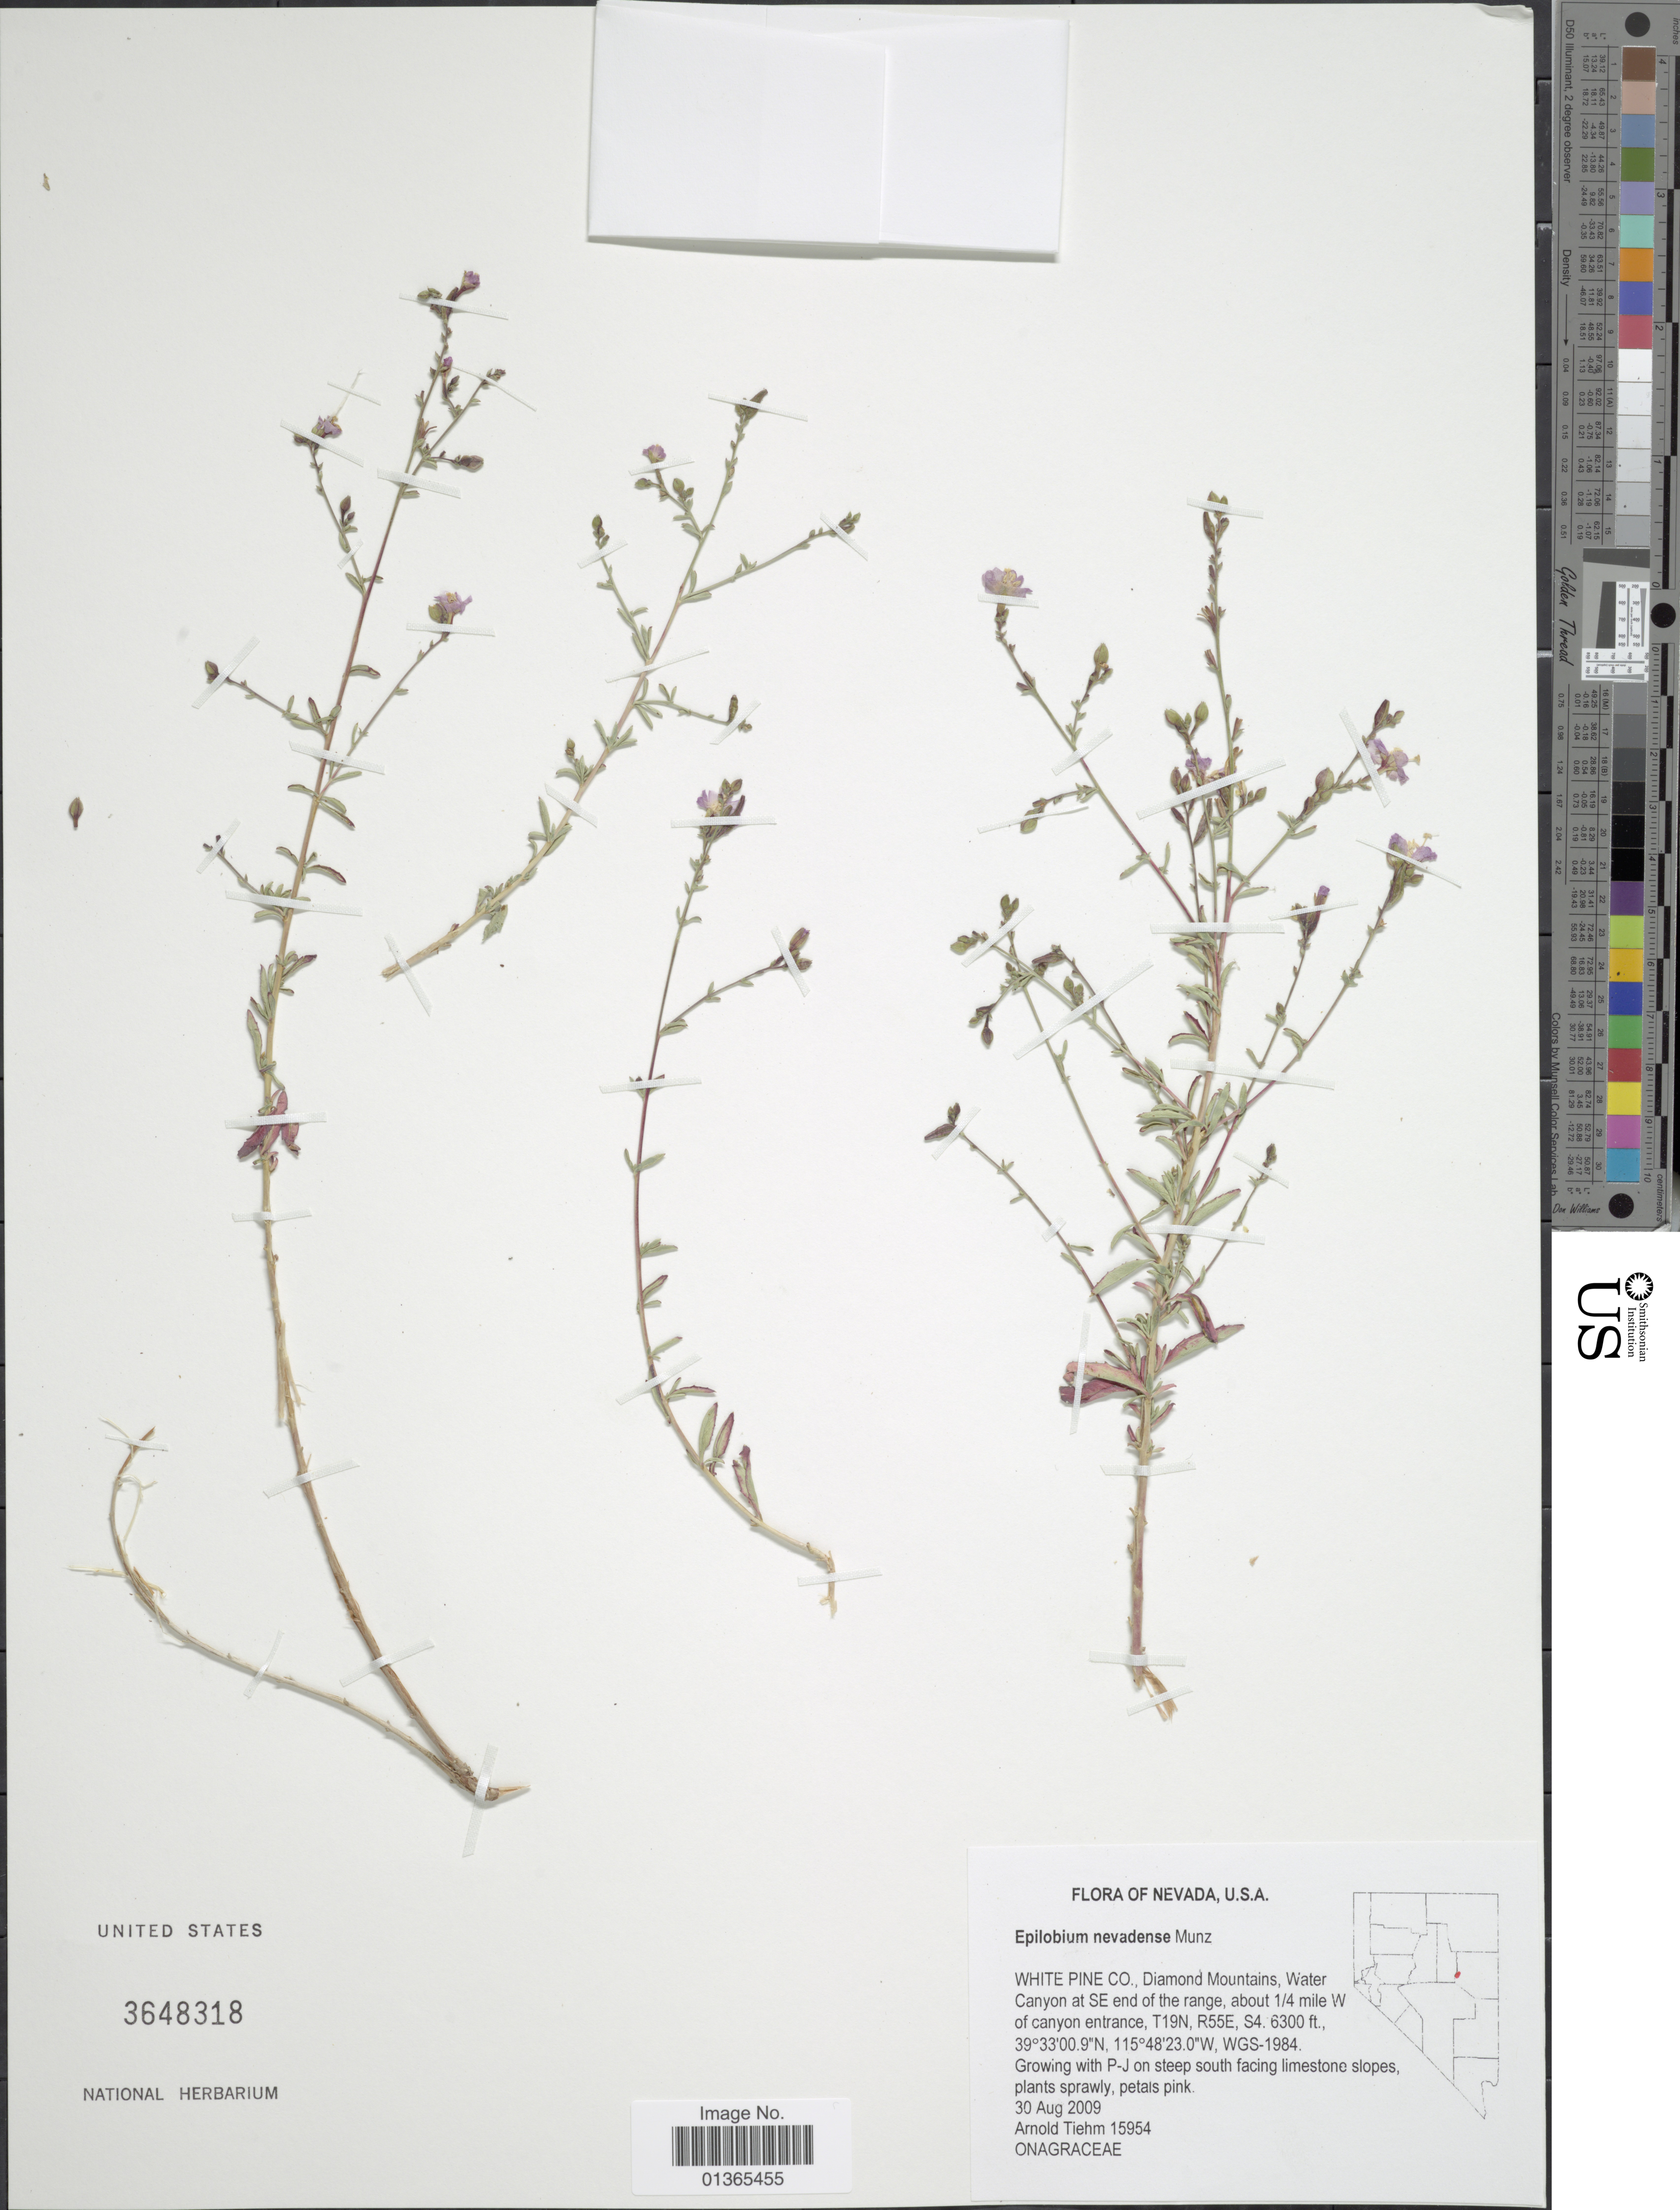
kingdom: Plantae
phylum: Tracheophyta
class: Magnoliopsida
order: Myrtales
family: Onagraceae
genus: Epilobium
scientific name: Epilobium nevadense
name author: Munz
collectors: A. Tiehm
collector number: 15954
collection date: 2009-08-30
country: United States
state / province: Nevada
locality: White Pine Co., Diamond Mountains, Water Canyon at SE end of the range, about 1/4 mile W of canyon entrance, T19N, R55E, S4.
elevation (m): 1920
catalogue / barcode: US 3648318